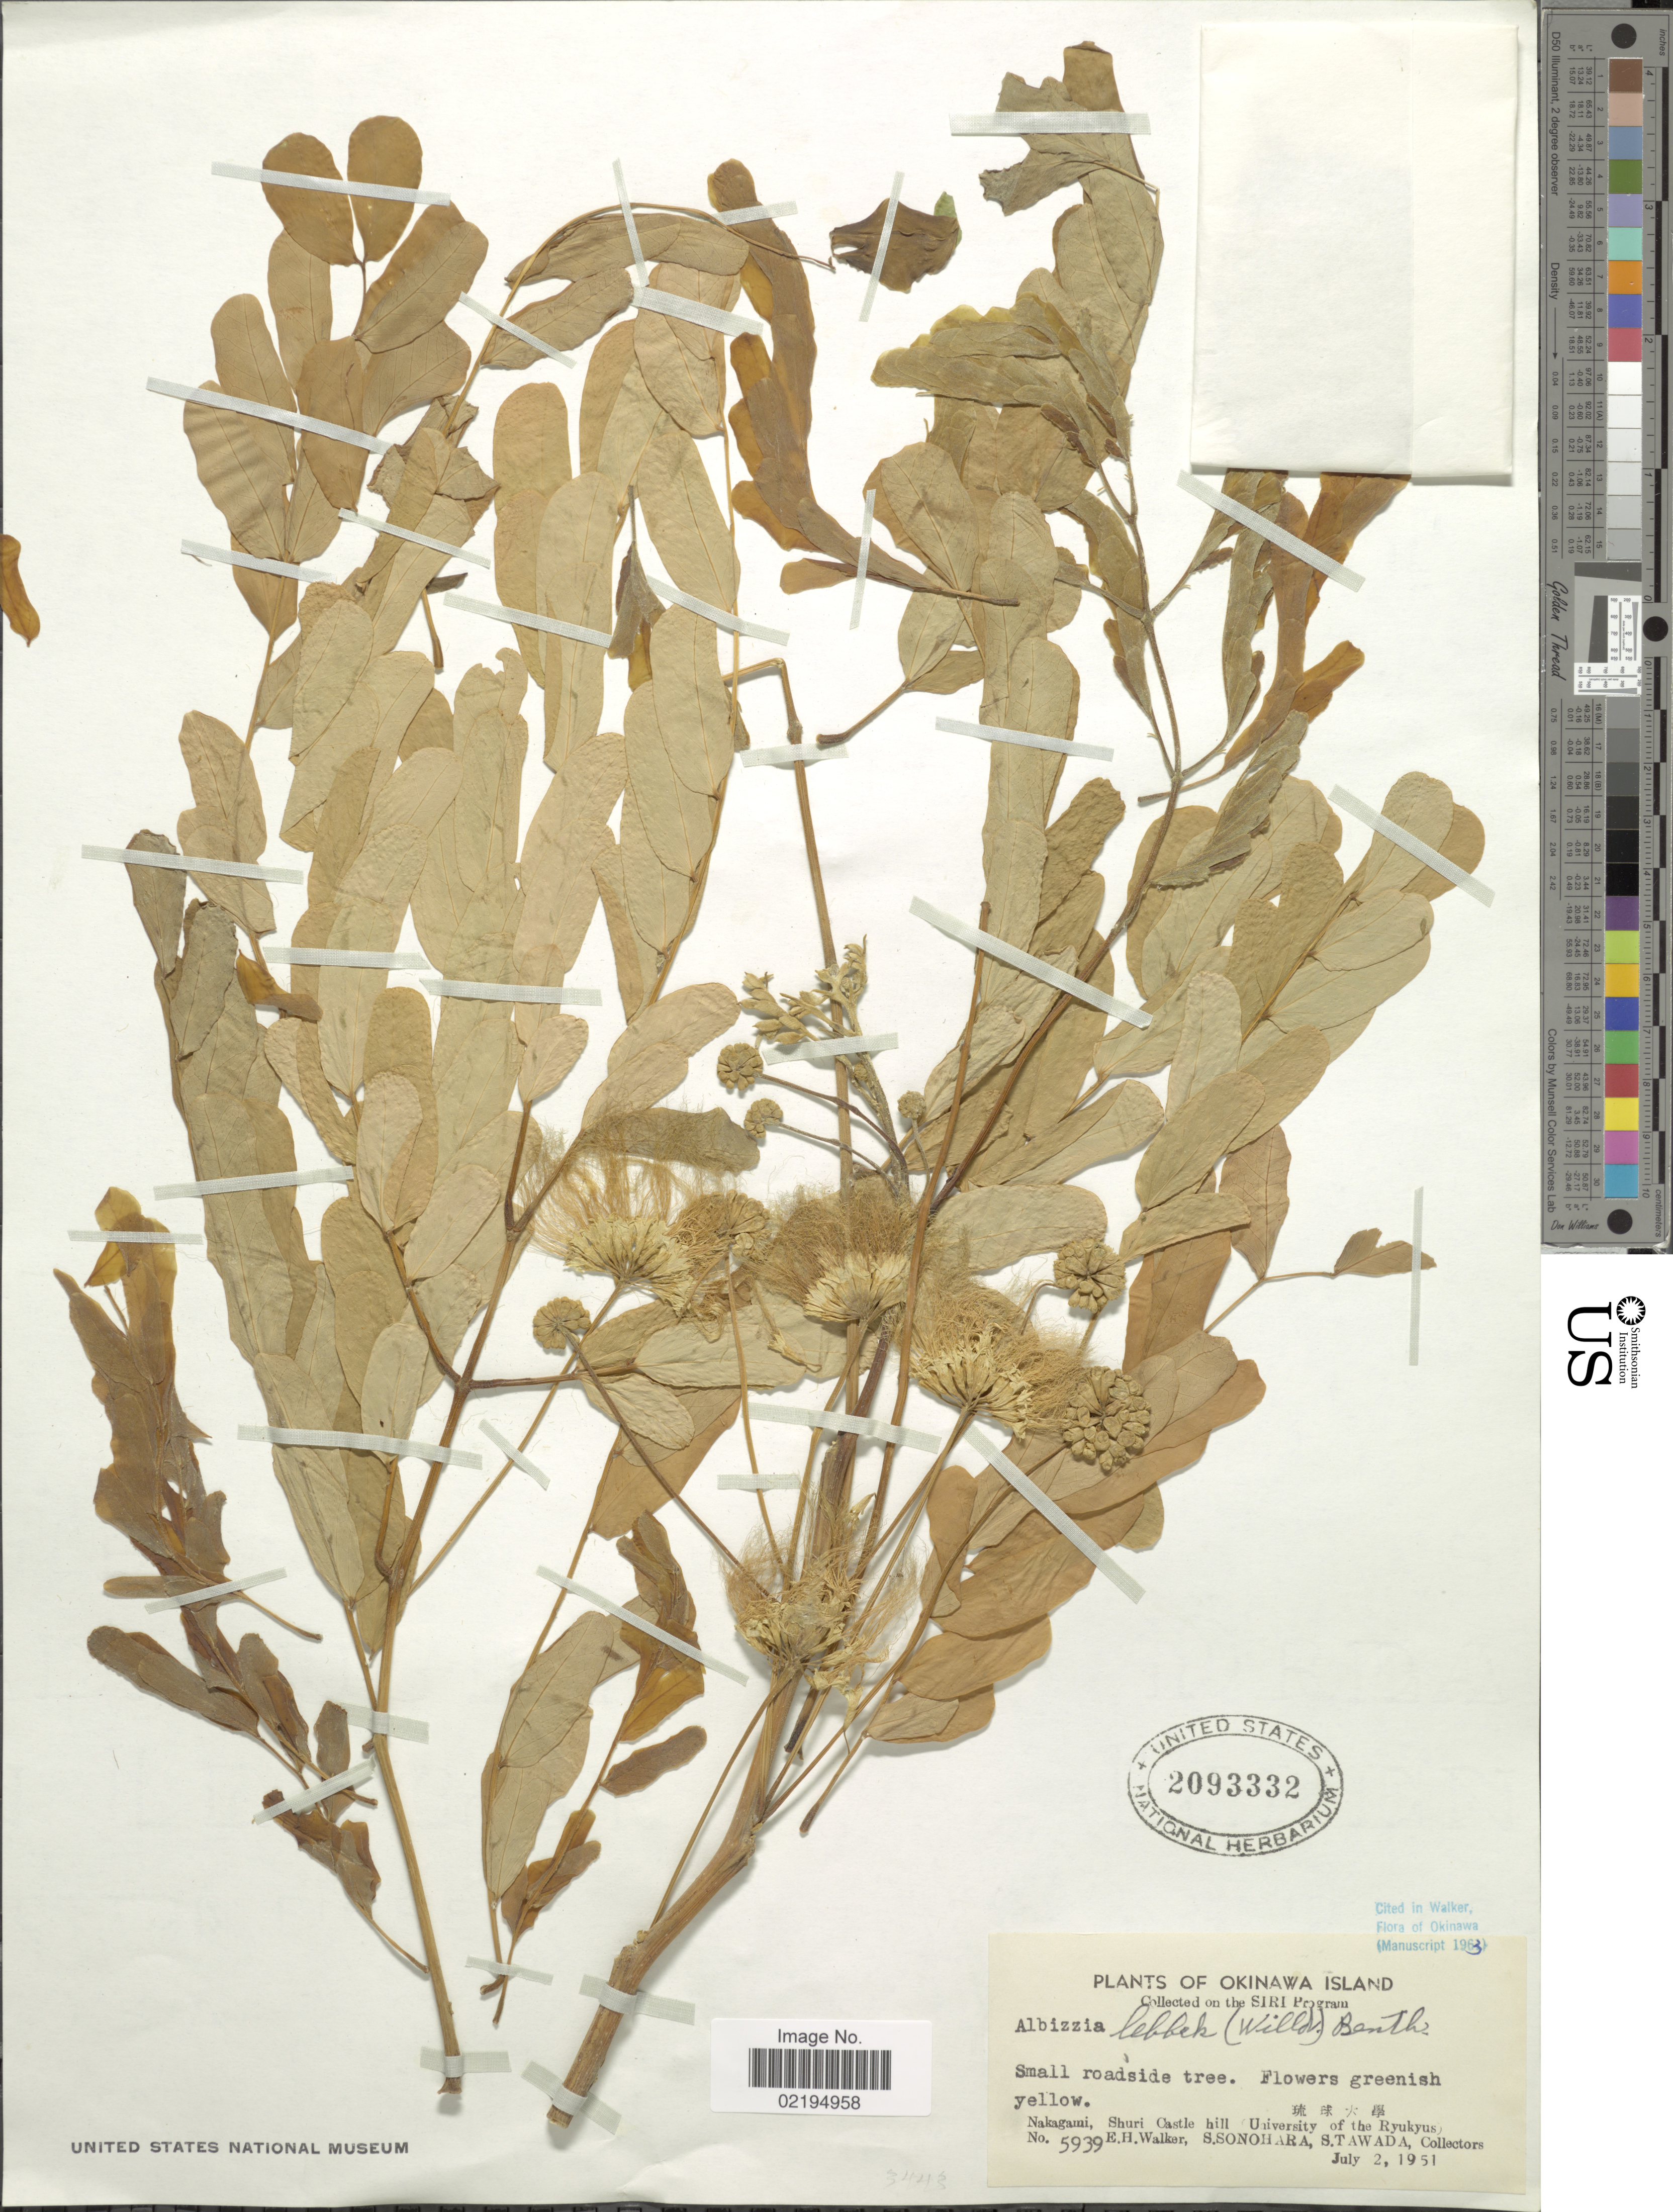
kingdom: Plantae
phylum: Tracheophyta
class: Magnoliopsida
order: Fabales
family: Fabaceae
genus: Albizia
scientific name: Albizia lebbeck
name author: (L.) Benth.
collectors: E. H. Walker, S. Sonohara & S. Tawada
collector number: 5939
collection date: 1951-07-02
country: Japan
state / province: Okinawa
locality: Okinawa Island, small roadside, Nakagami, Shuri Castle hill University of the Ryukyus.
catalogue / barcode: US 2093332